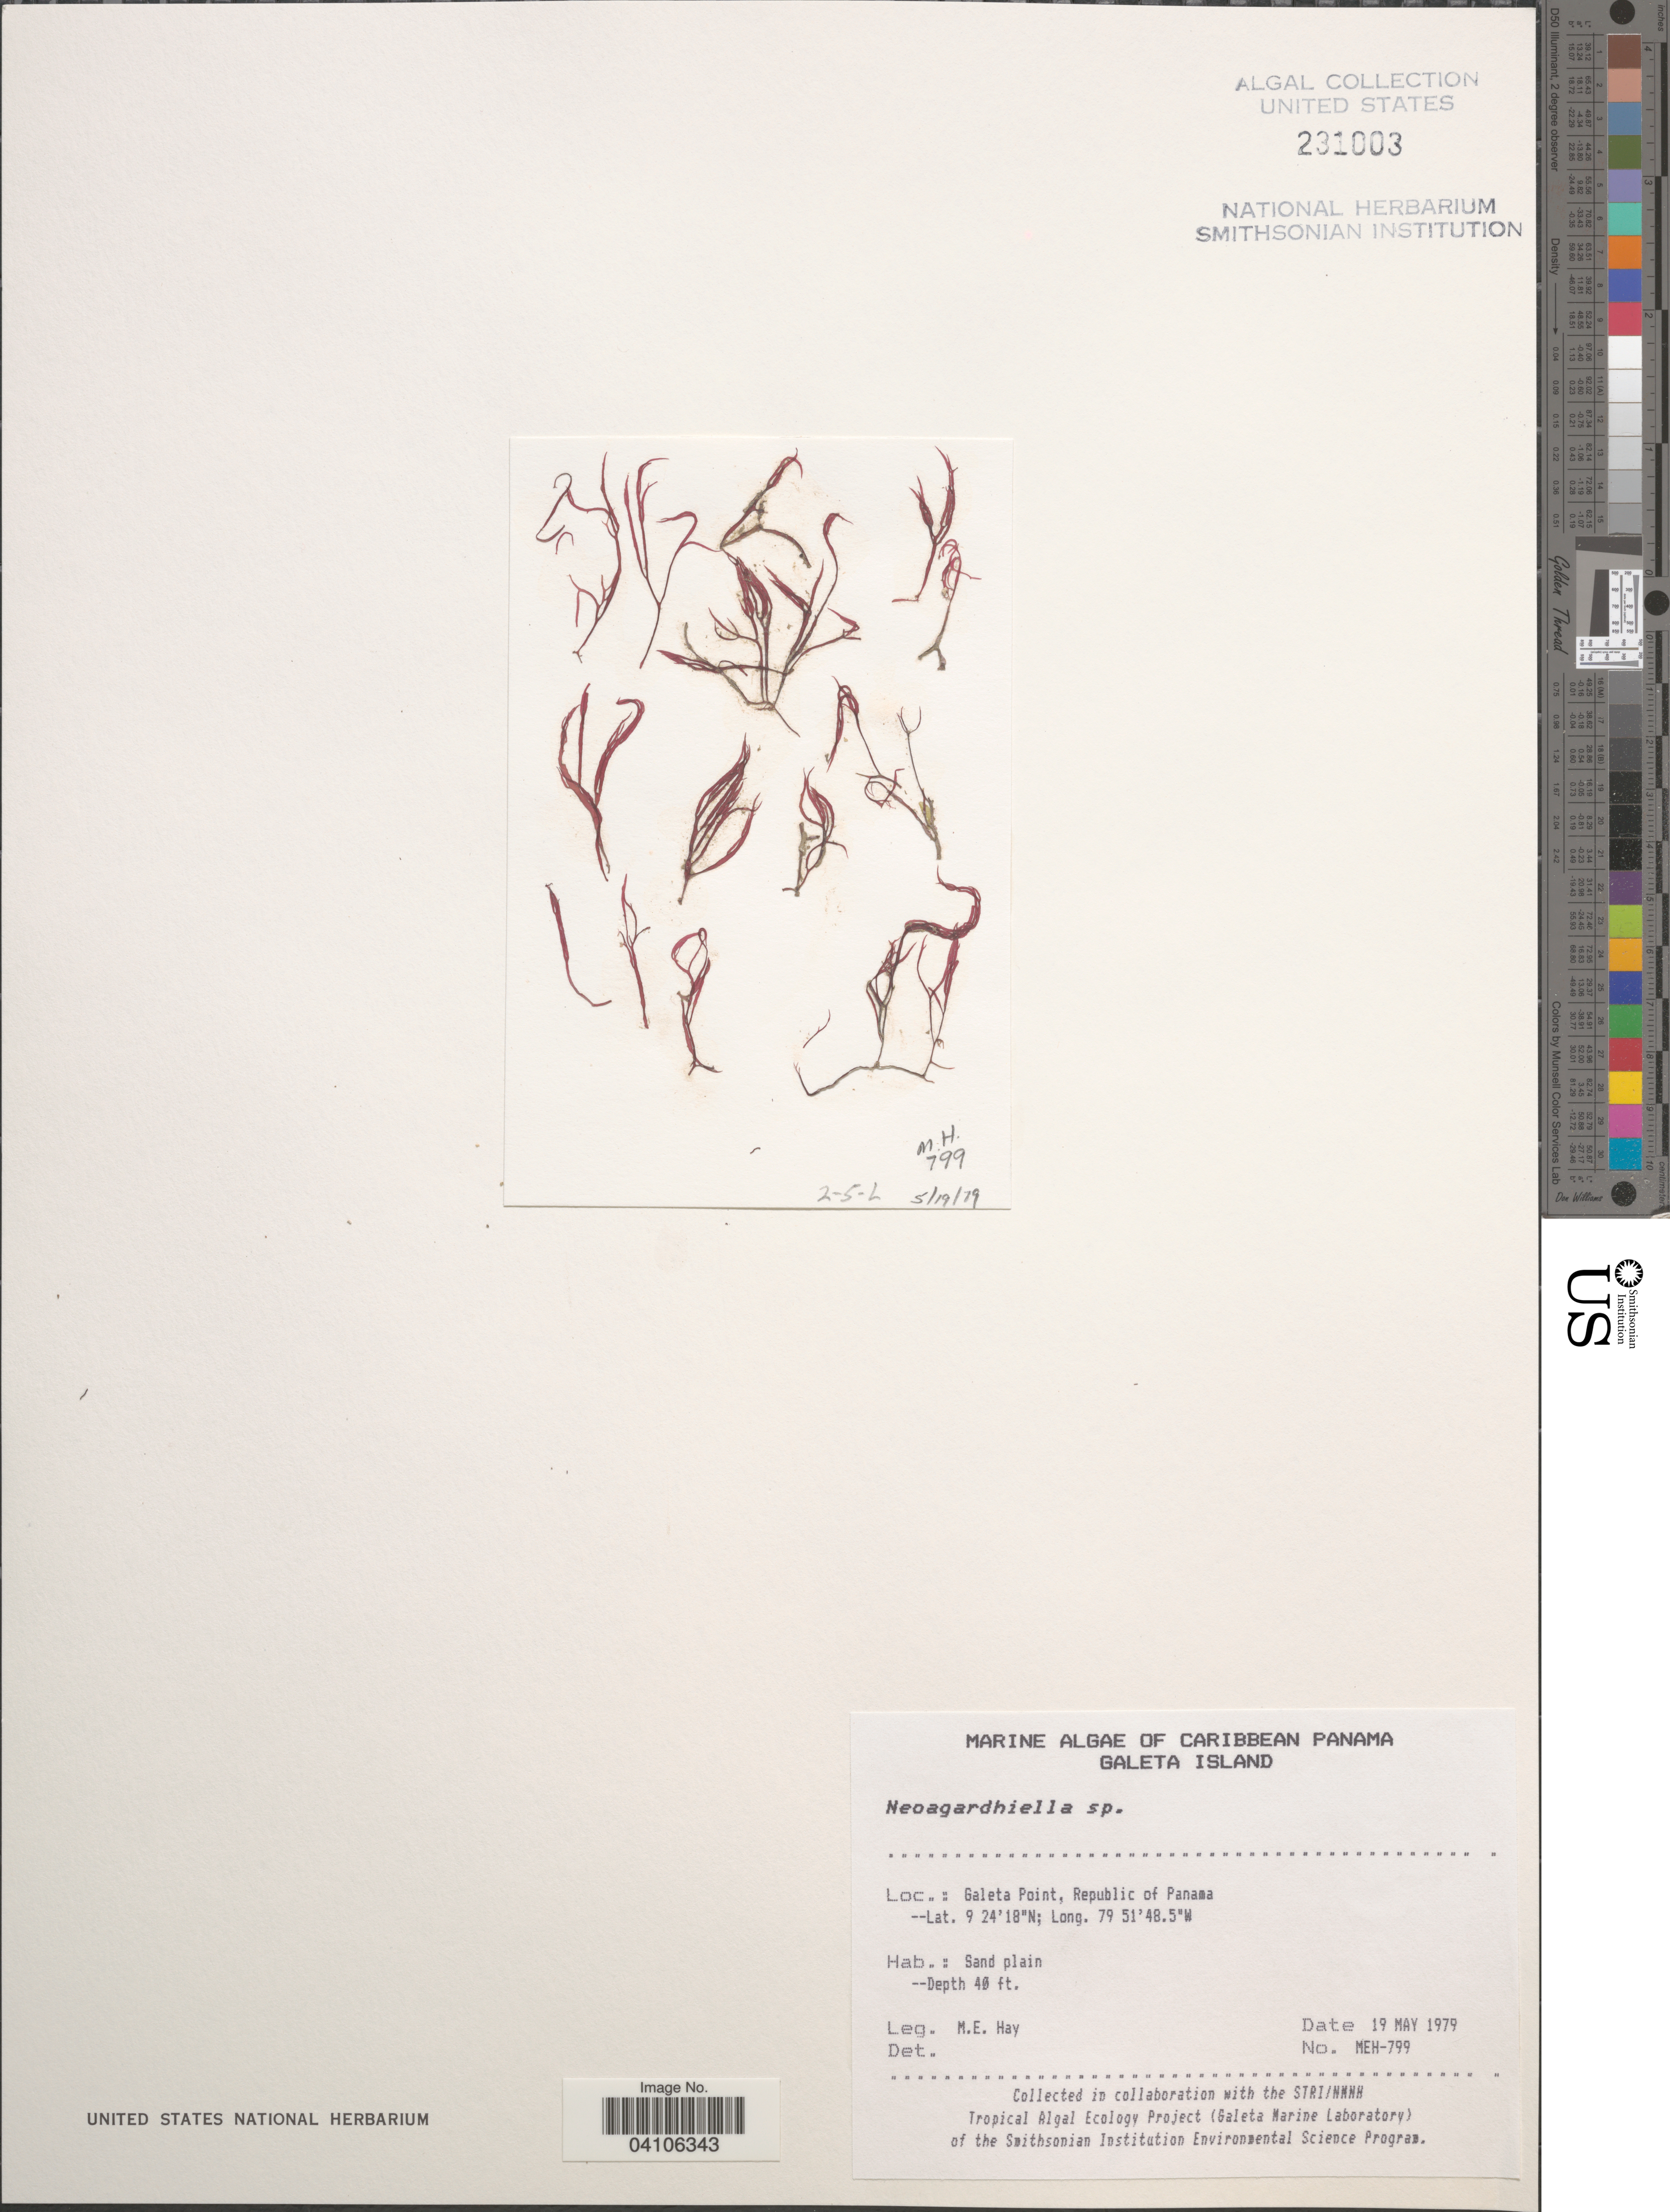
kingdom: Plantae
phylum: Rhodophyta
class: Florideophyceae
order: Gigartinales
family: Solieriaceae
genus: Agardhiella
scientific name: Agardhiella sp.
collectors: M. E. Hay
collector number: MEH-799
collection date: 1979-05-19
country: Panama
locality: Caribbean Panama. Galeta Point, Republic of Panama.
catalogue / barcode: US 231003